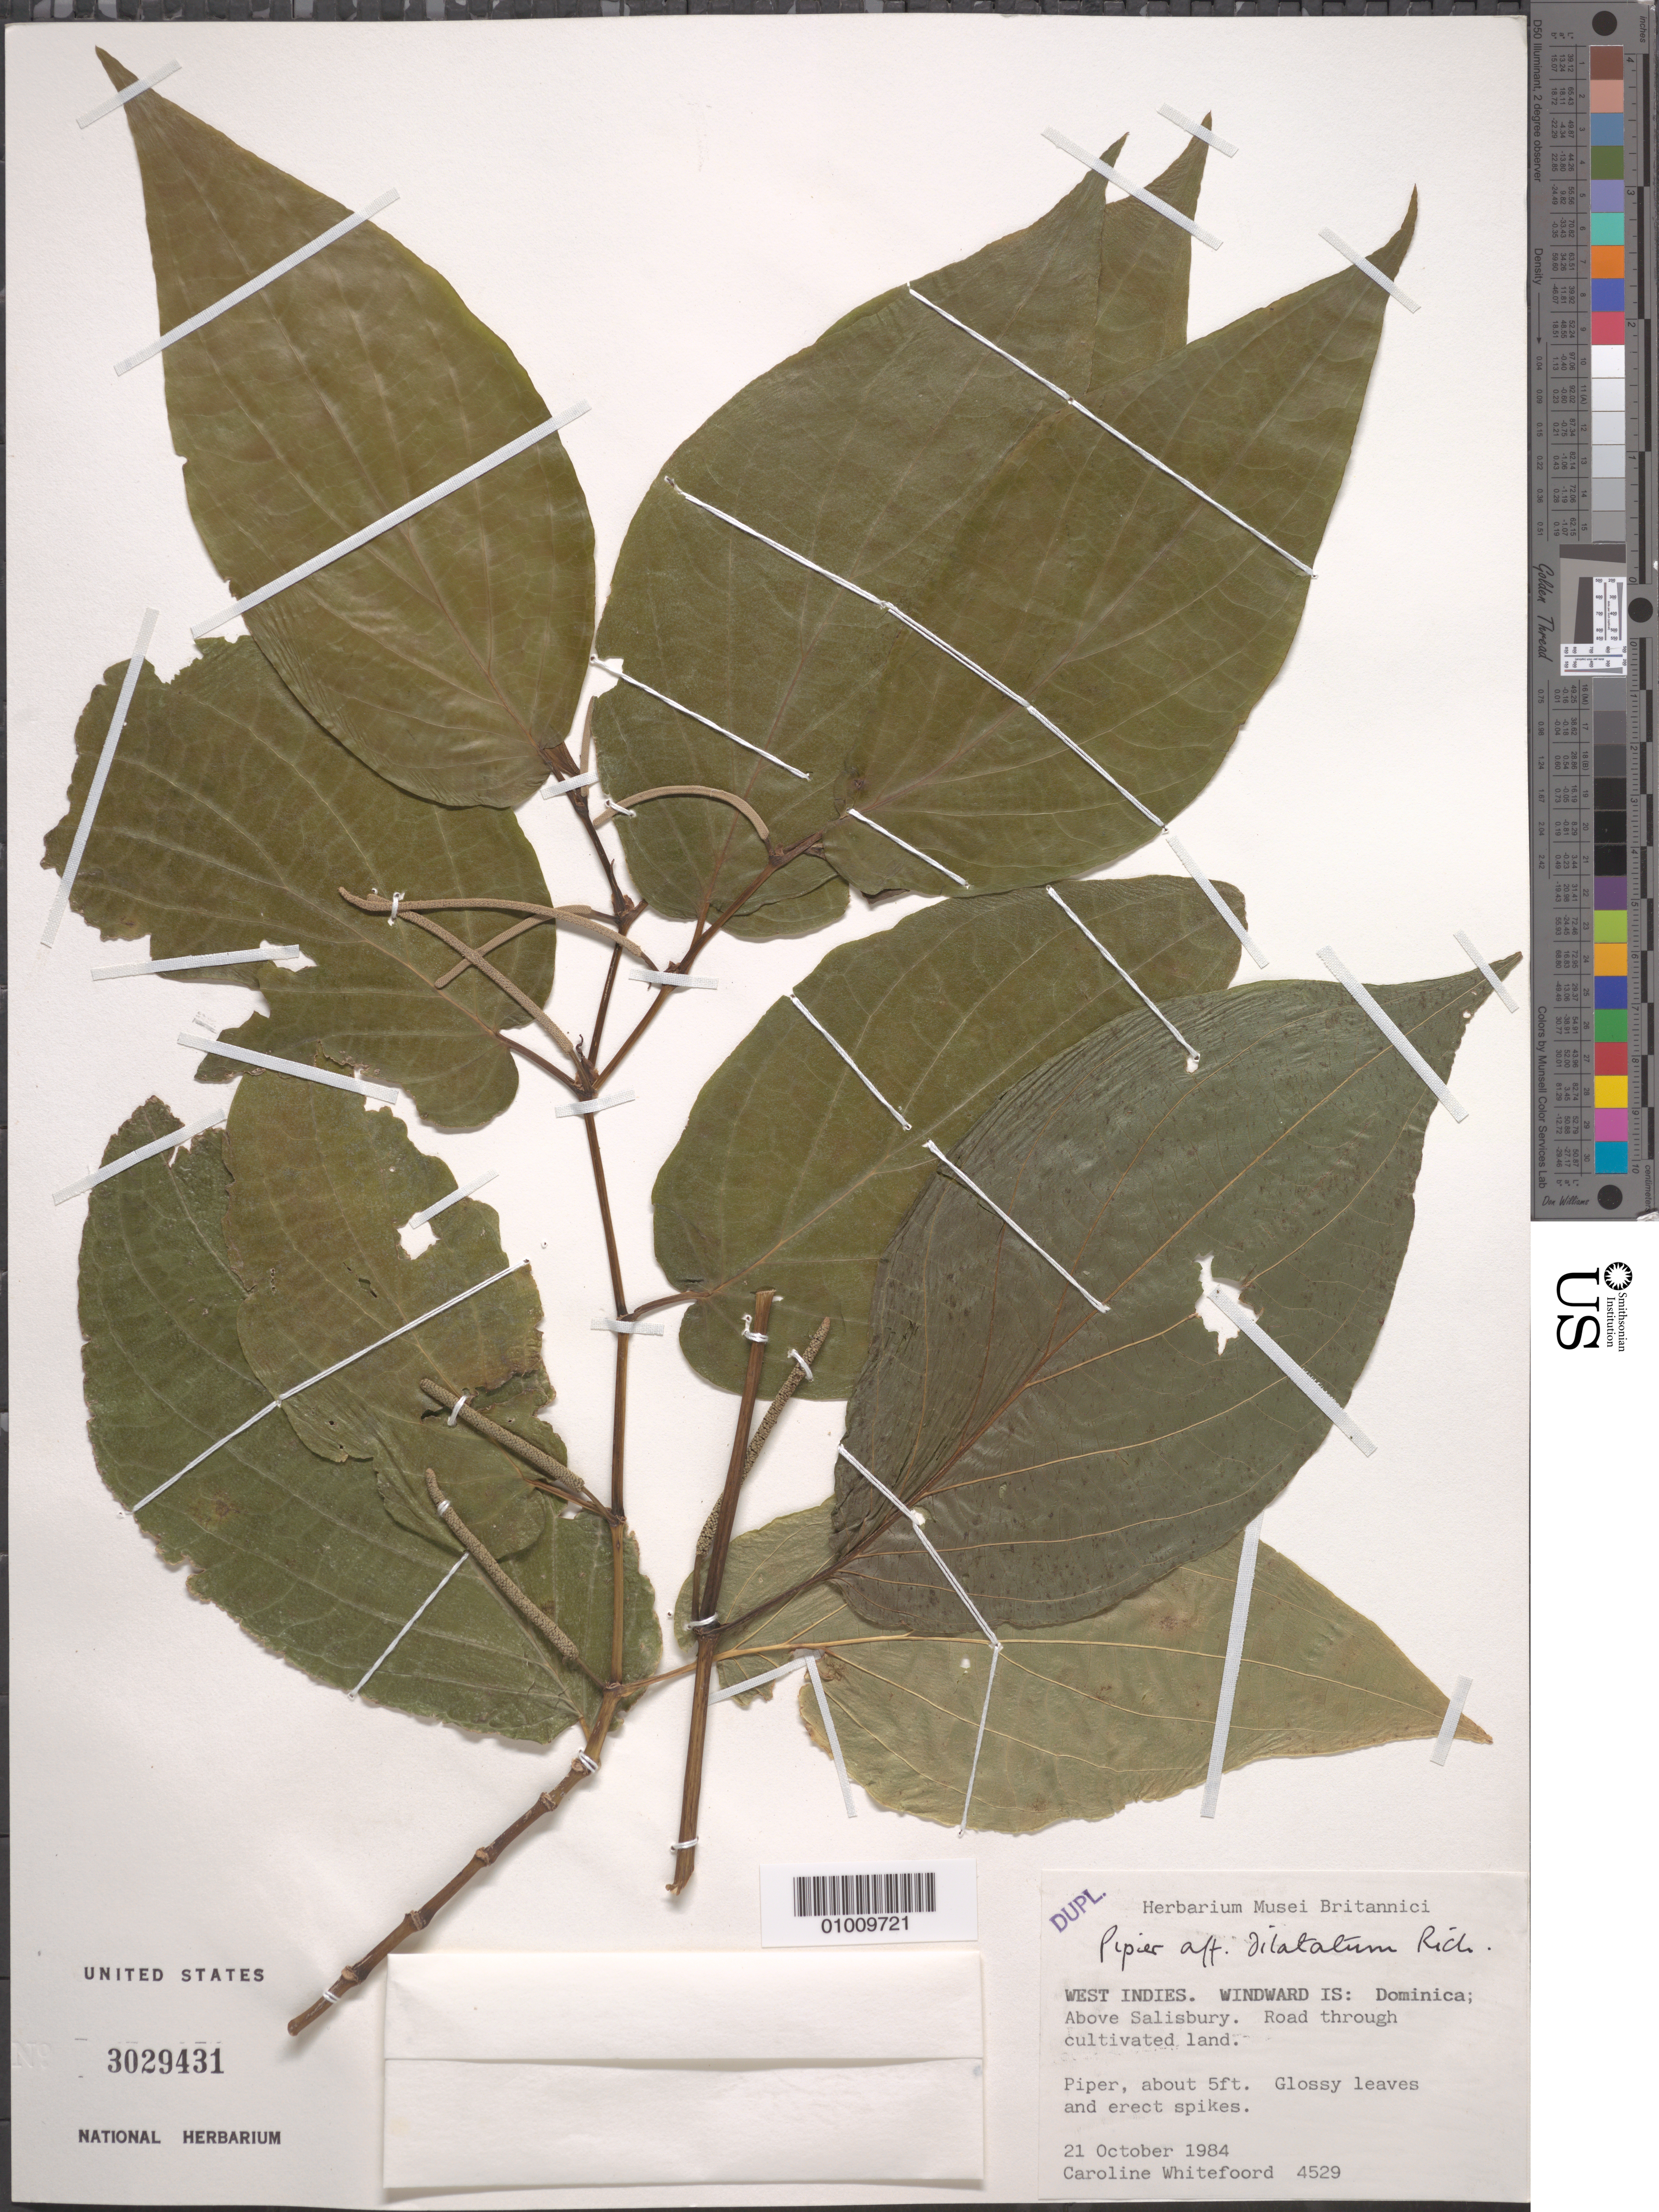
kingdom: Plantae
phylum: Tracheophyta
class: Magnoliopsida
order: Piperales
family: Piperaceae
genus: Piper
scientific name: Piper dilatatum var. dilatatum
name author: Rich.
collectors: C. Whitefoord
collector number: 4529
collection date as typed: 21 Oct 1984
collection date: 1984-10-21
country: Dominica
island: Dominica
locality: Above Salisbury. Road through cultivated land.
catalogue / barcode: US 3029431